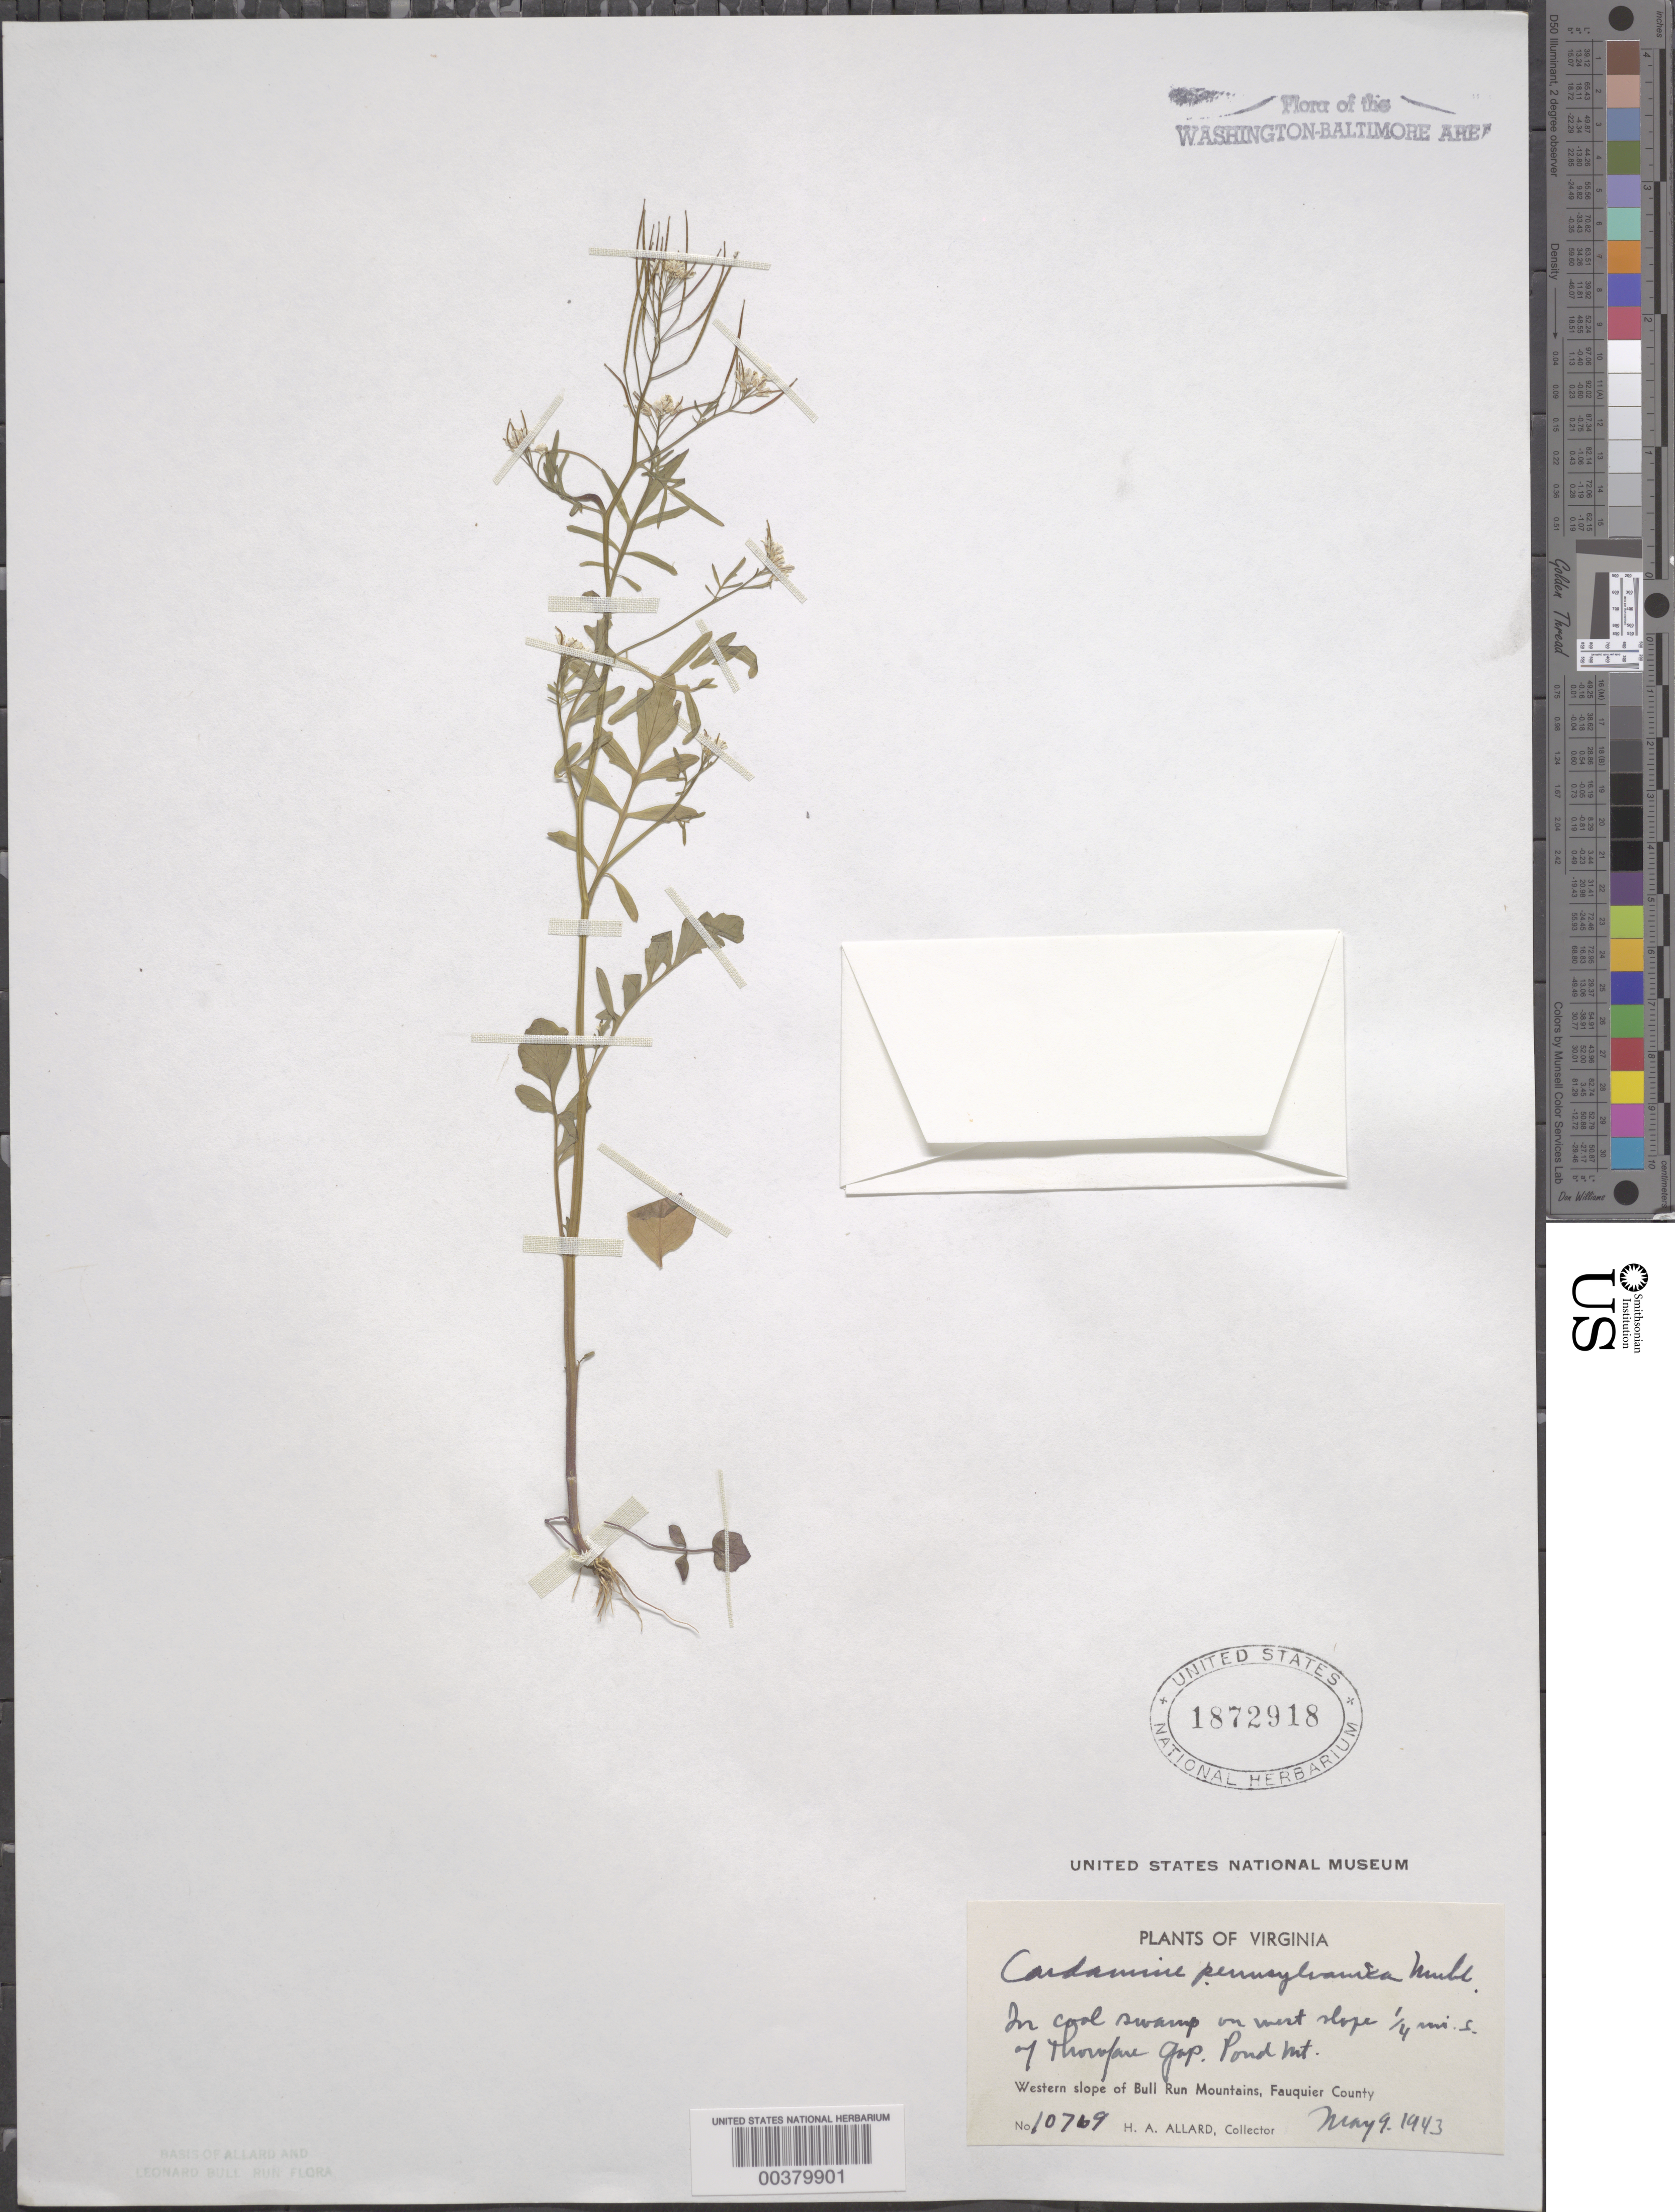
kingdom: Plantae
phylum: Tracheophyta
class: Magnoliopsida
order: Brassicales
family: Brassicaceae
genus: Cardamine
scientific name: Cardamine pensylvanica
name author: Muhl. ex Willd.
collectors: H. A. Allard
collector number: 10769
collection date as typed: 09 May 1943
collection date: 1943-05-09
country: United States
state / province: Virginia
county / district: Fauquier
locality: South of Thorofare Gap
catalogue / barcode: US 1872918